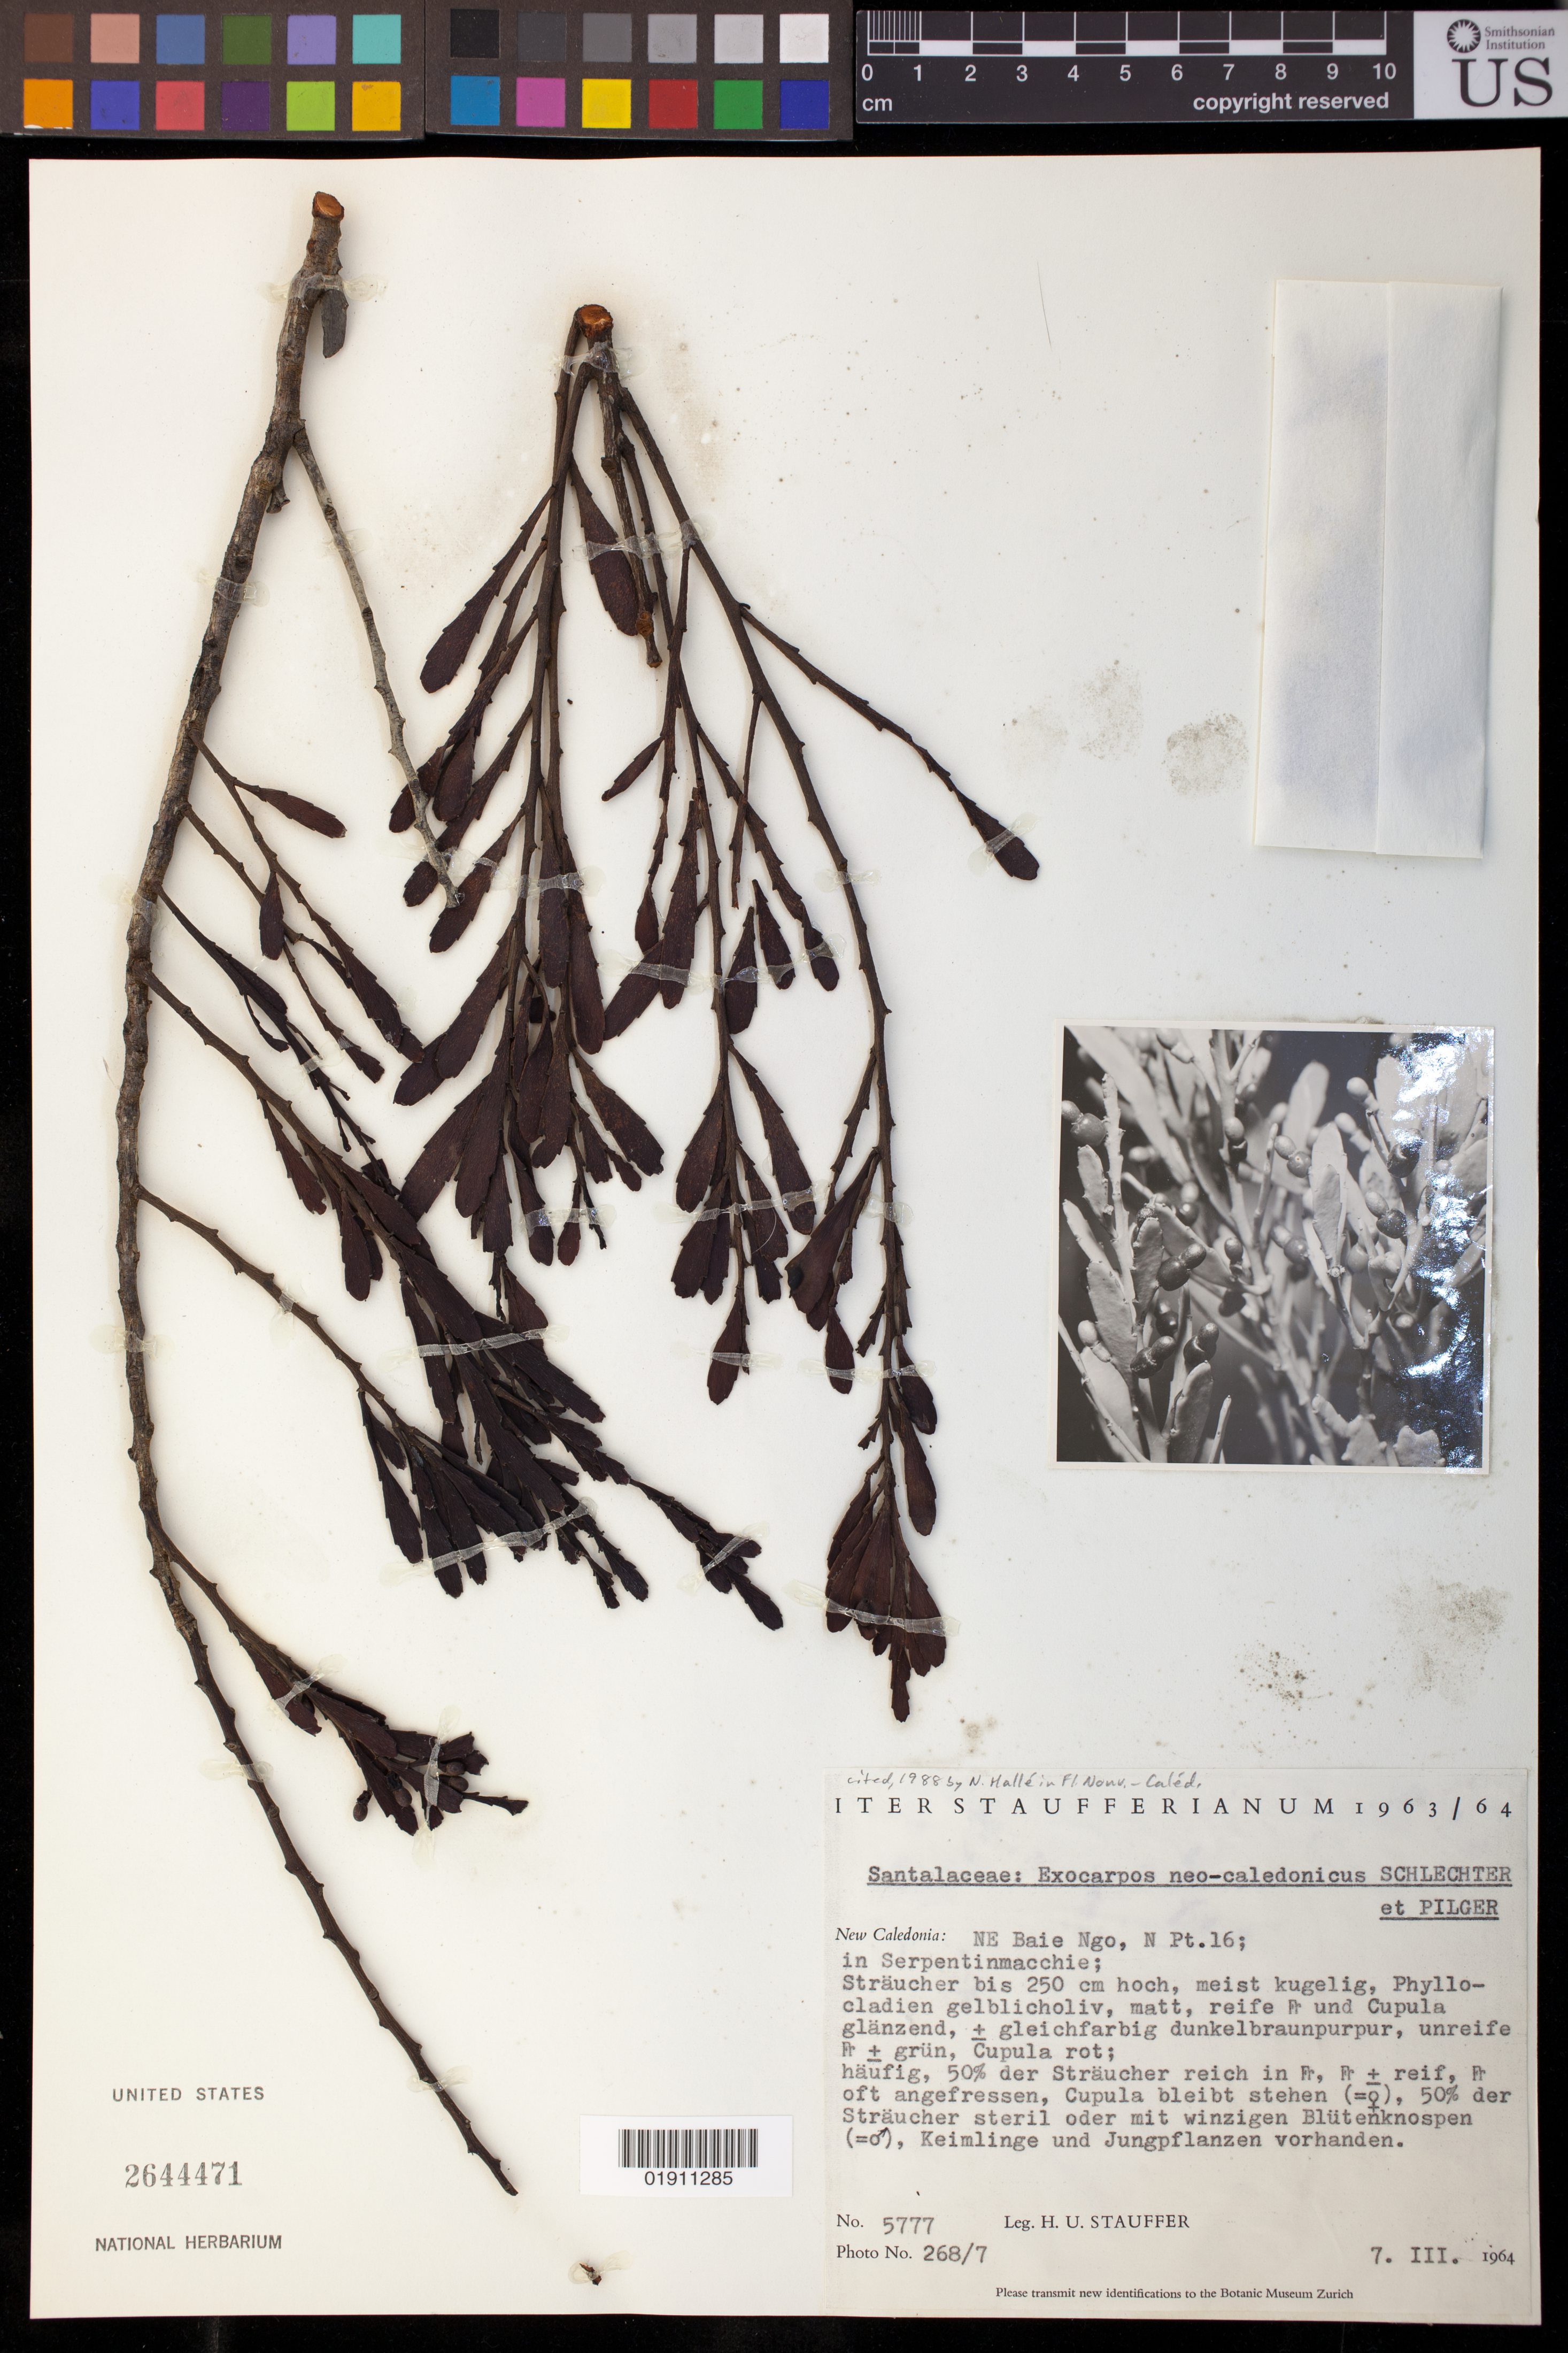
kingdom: Plantae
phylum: Tracheophyta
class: Magnoliopsida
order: Santalales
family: Santalaceae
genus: Exocarpos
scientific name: Exocarpos neocaledonicus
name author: Schltr. & Pilg.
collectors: H. U. Stauffer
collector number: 5777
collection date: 1964-03-07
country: New Caledonia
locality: NE Baie Ngo, N Pt. 16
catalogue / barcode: US 2644471